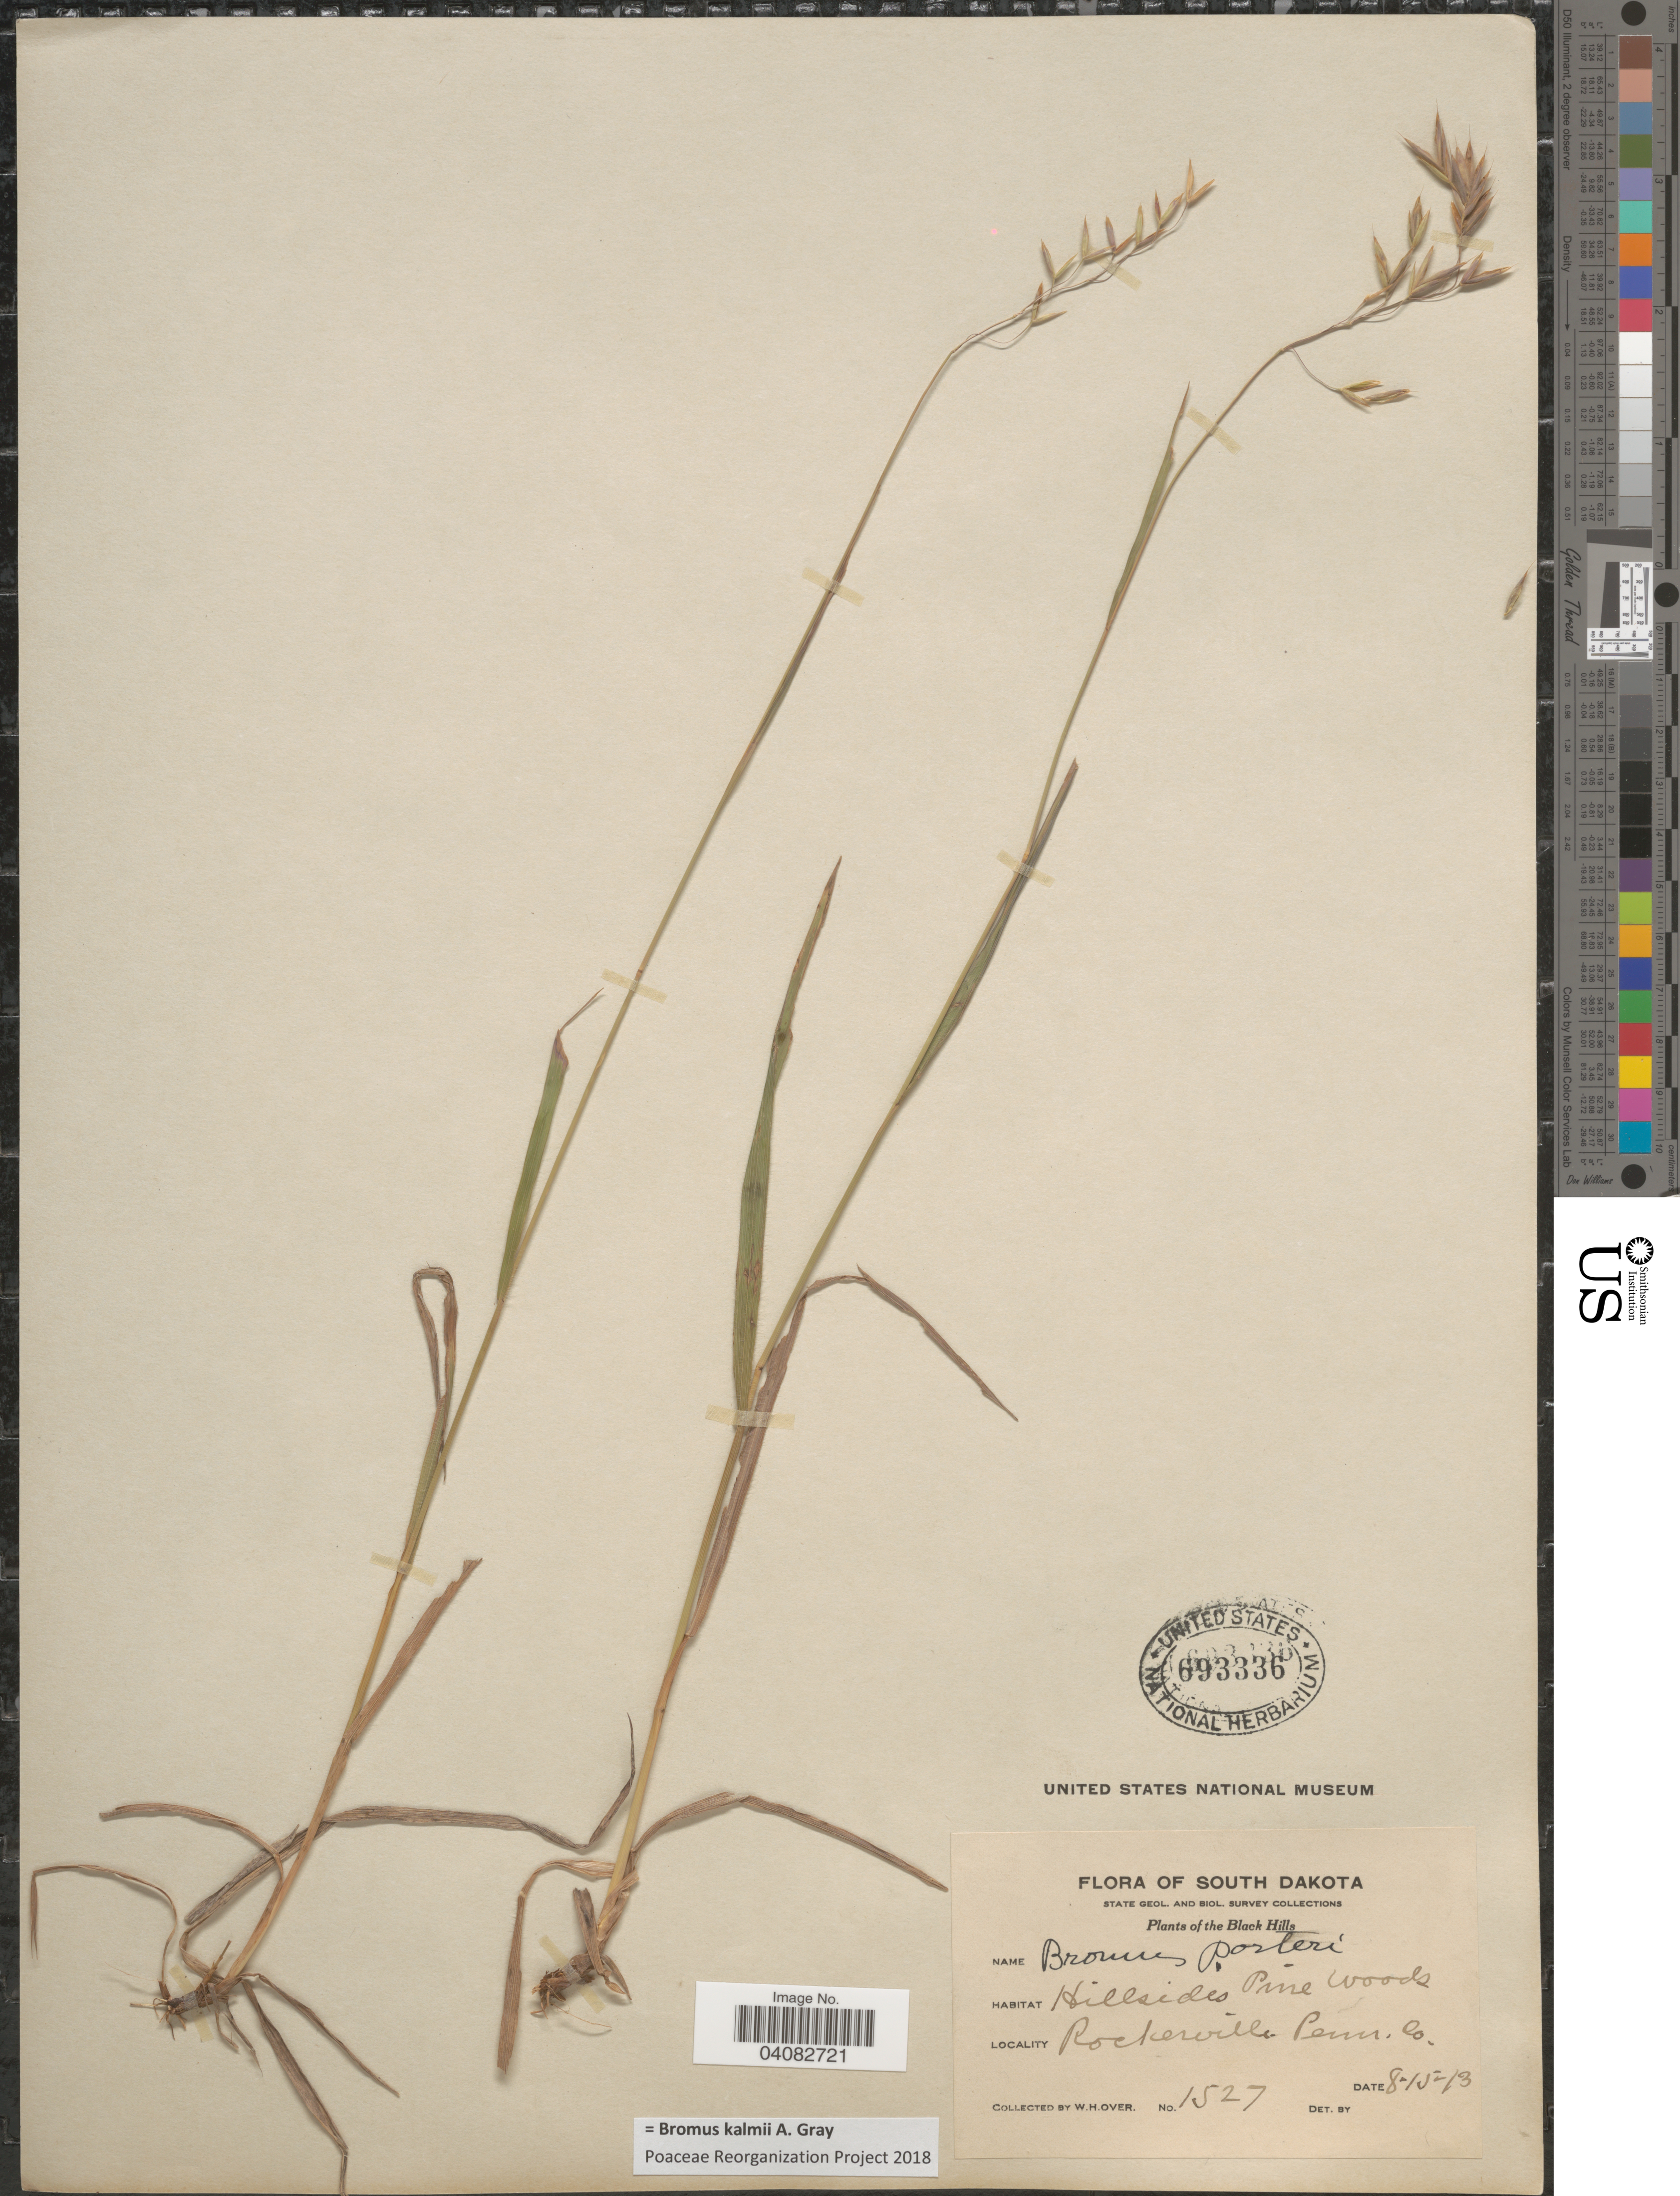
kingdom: Plantae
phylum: Tracheophyta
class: Liliopsida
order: Poales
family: Poaceae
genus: Bromus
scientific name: Bromus kalmii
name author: A. Gray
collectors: W. Over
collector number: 1527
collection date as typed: Transcribed d/m/y: 15/8/13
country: United States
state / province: South Dakota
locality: State Geol. And Biol Survey Collections. The Black Hills. Rockerville Penn. Co.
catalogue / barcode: US 693336